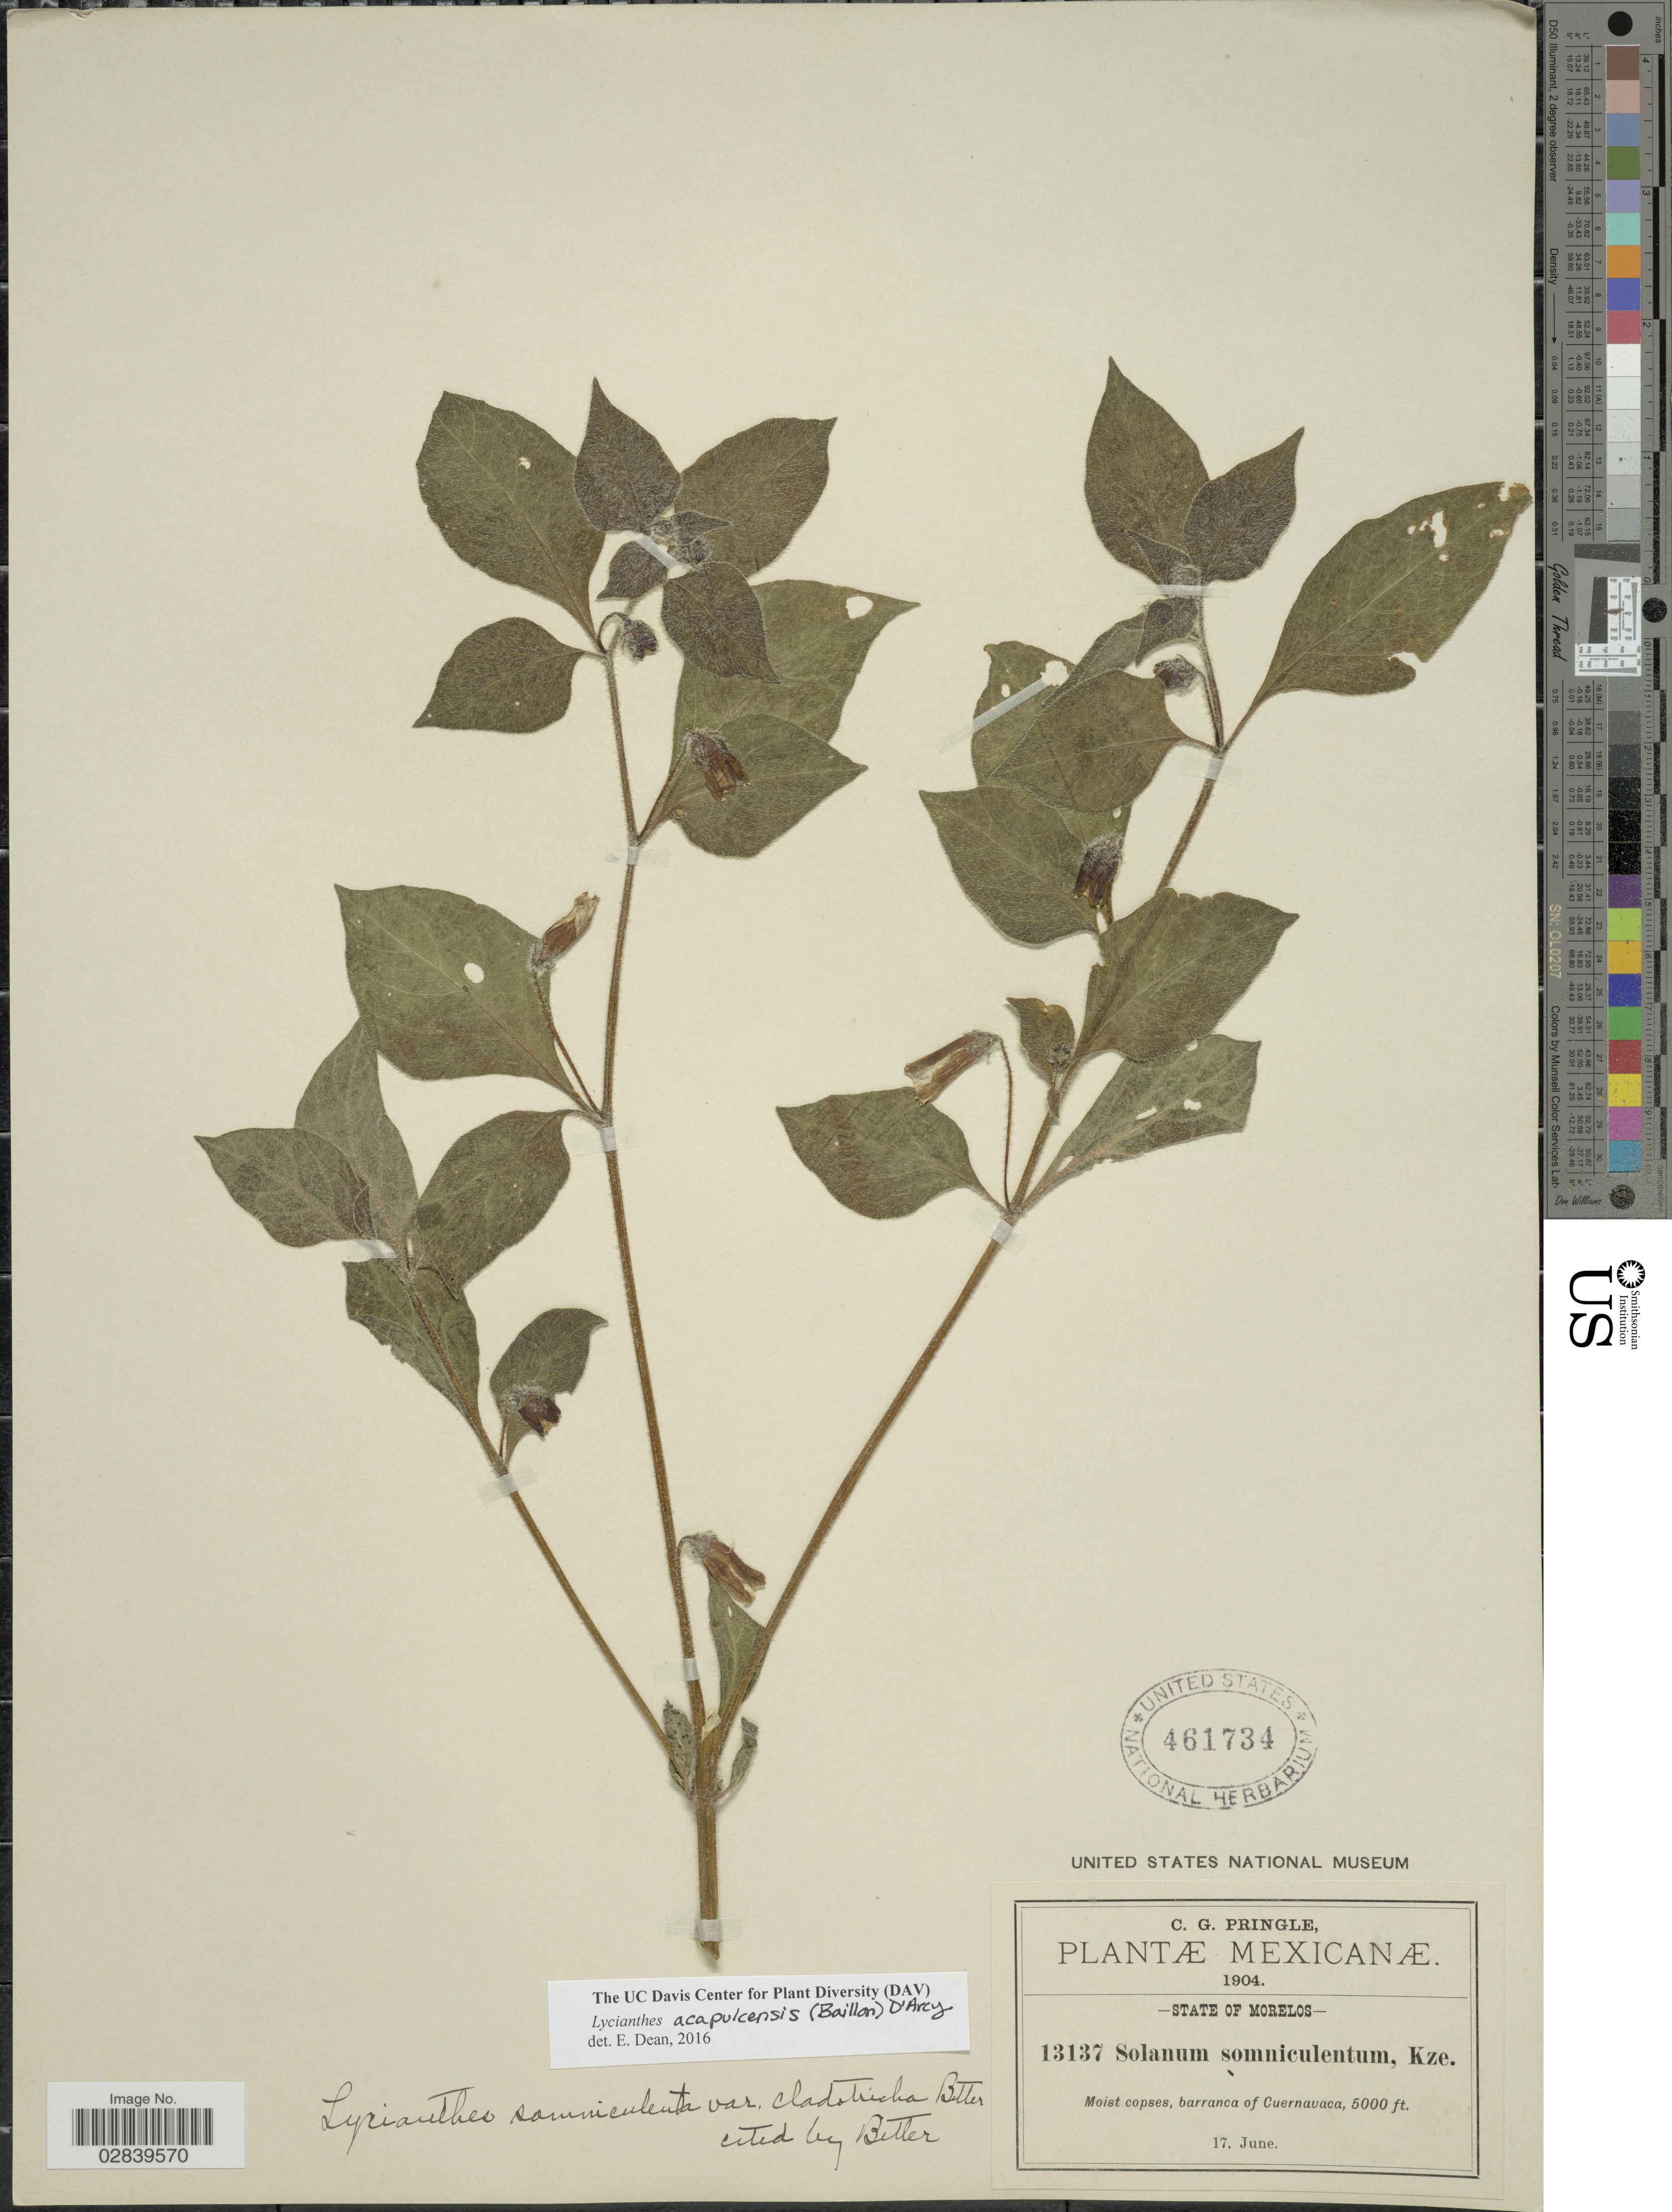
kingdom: Plantae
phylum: Tracheophyta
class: Magnoliopsida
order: Solanales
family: Solanaceae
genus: Lycianthes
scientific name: Lycianthes acapulcensis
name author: (Baill.) D'Arcy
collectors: C. G. Pringle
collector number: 13137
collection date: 1904-06-17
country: Mexico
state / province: Morelos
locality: Barranca of Cuernavaca.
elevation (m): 1524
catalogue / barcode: US 461734